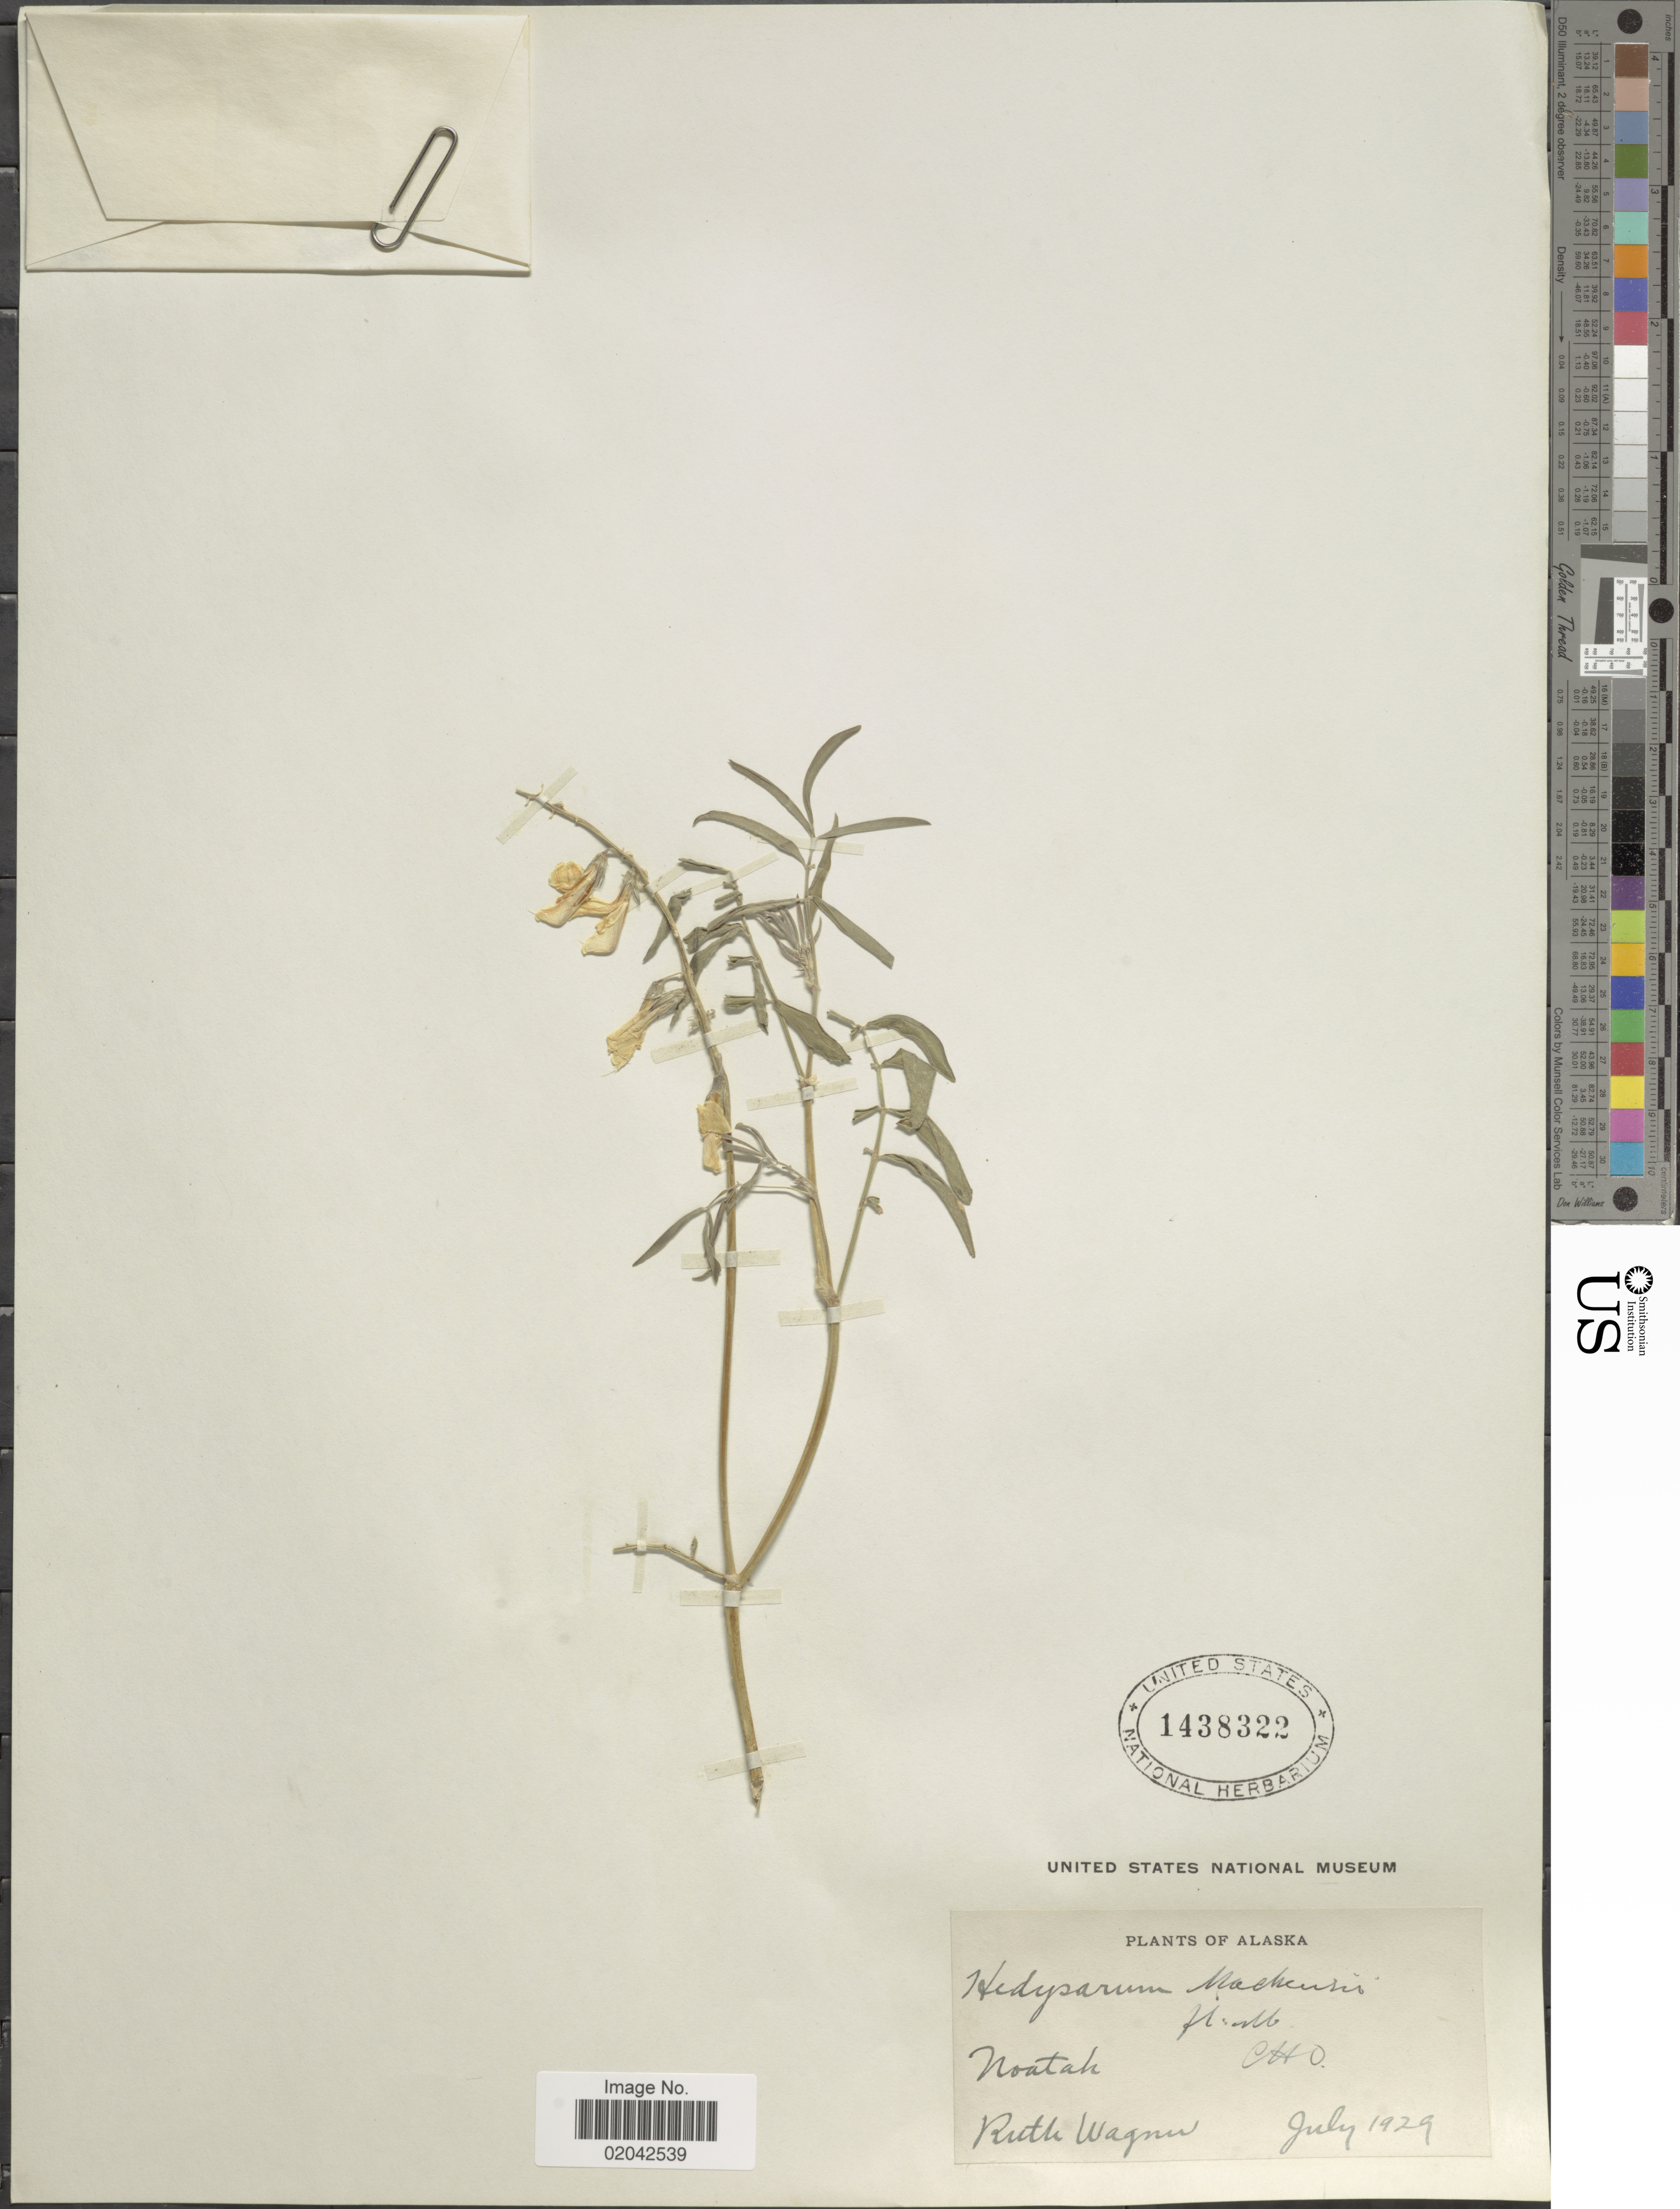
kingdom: Plantae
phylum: Tracheophyta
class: Magnoliopsida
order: Fabales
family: Fabaceae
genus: Hedysarum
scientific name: Hedysarum mackenziei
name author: Richardson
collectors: R. Wagner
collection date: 1929-07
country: United States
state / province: Alaska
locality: Noatak.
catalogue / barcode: US 1438322